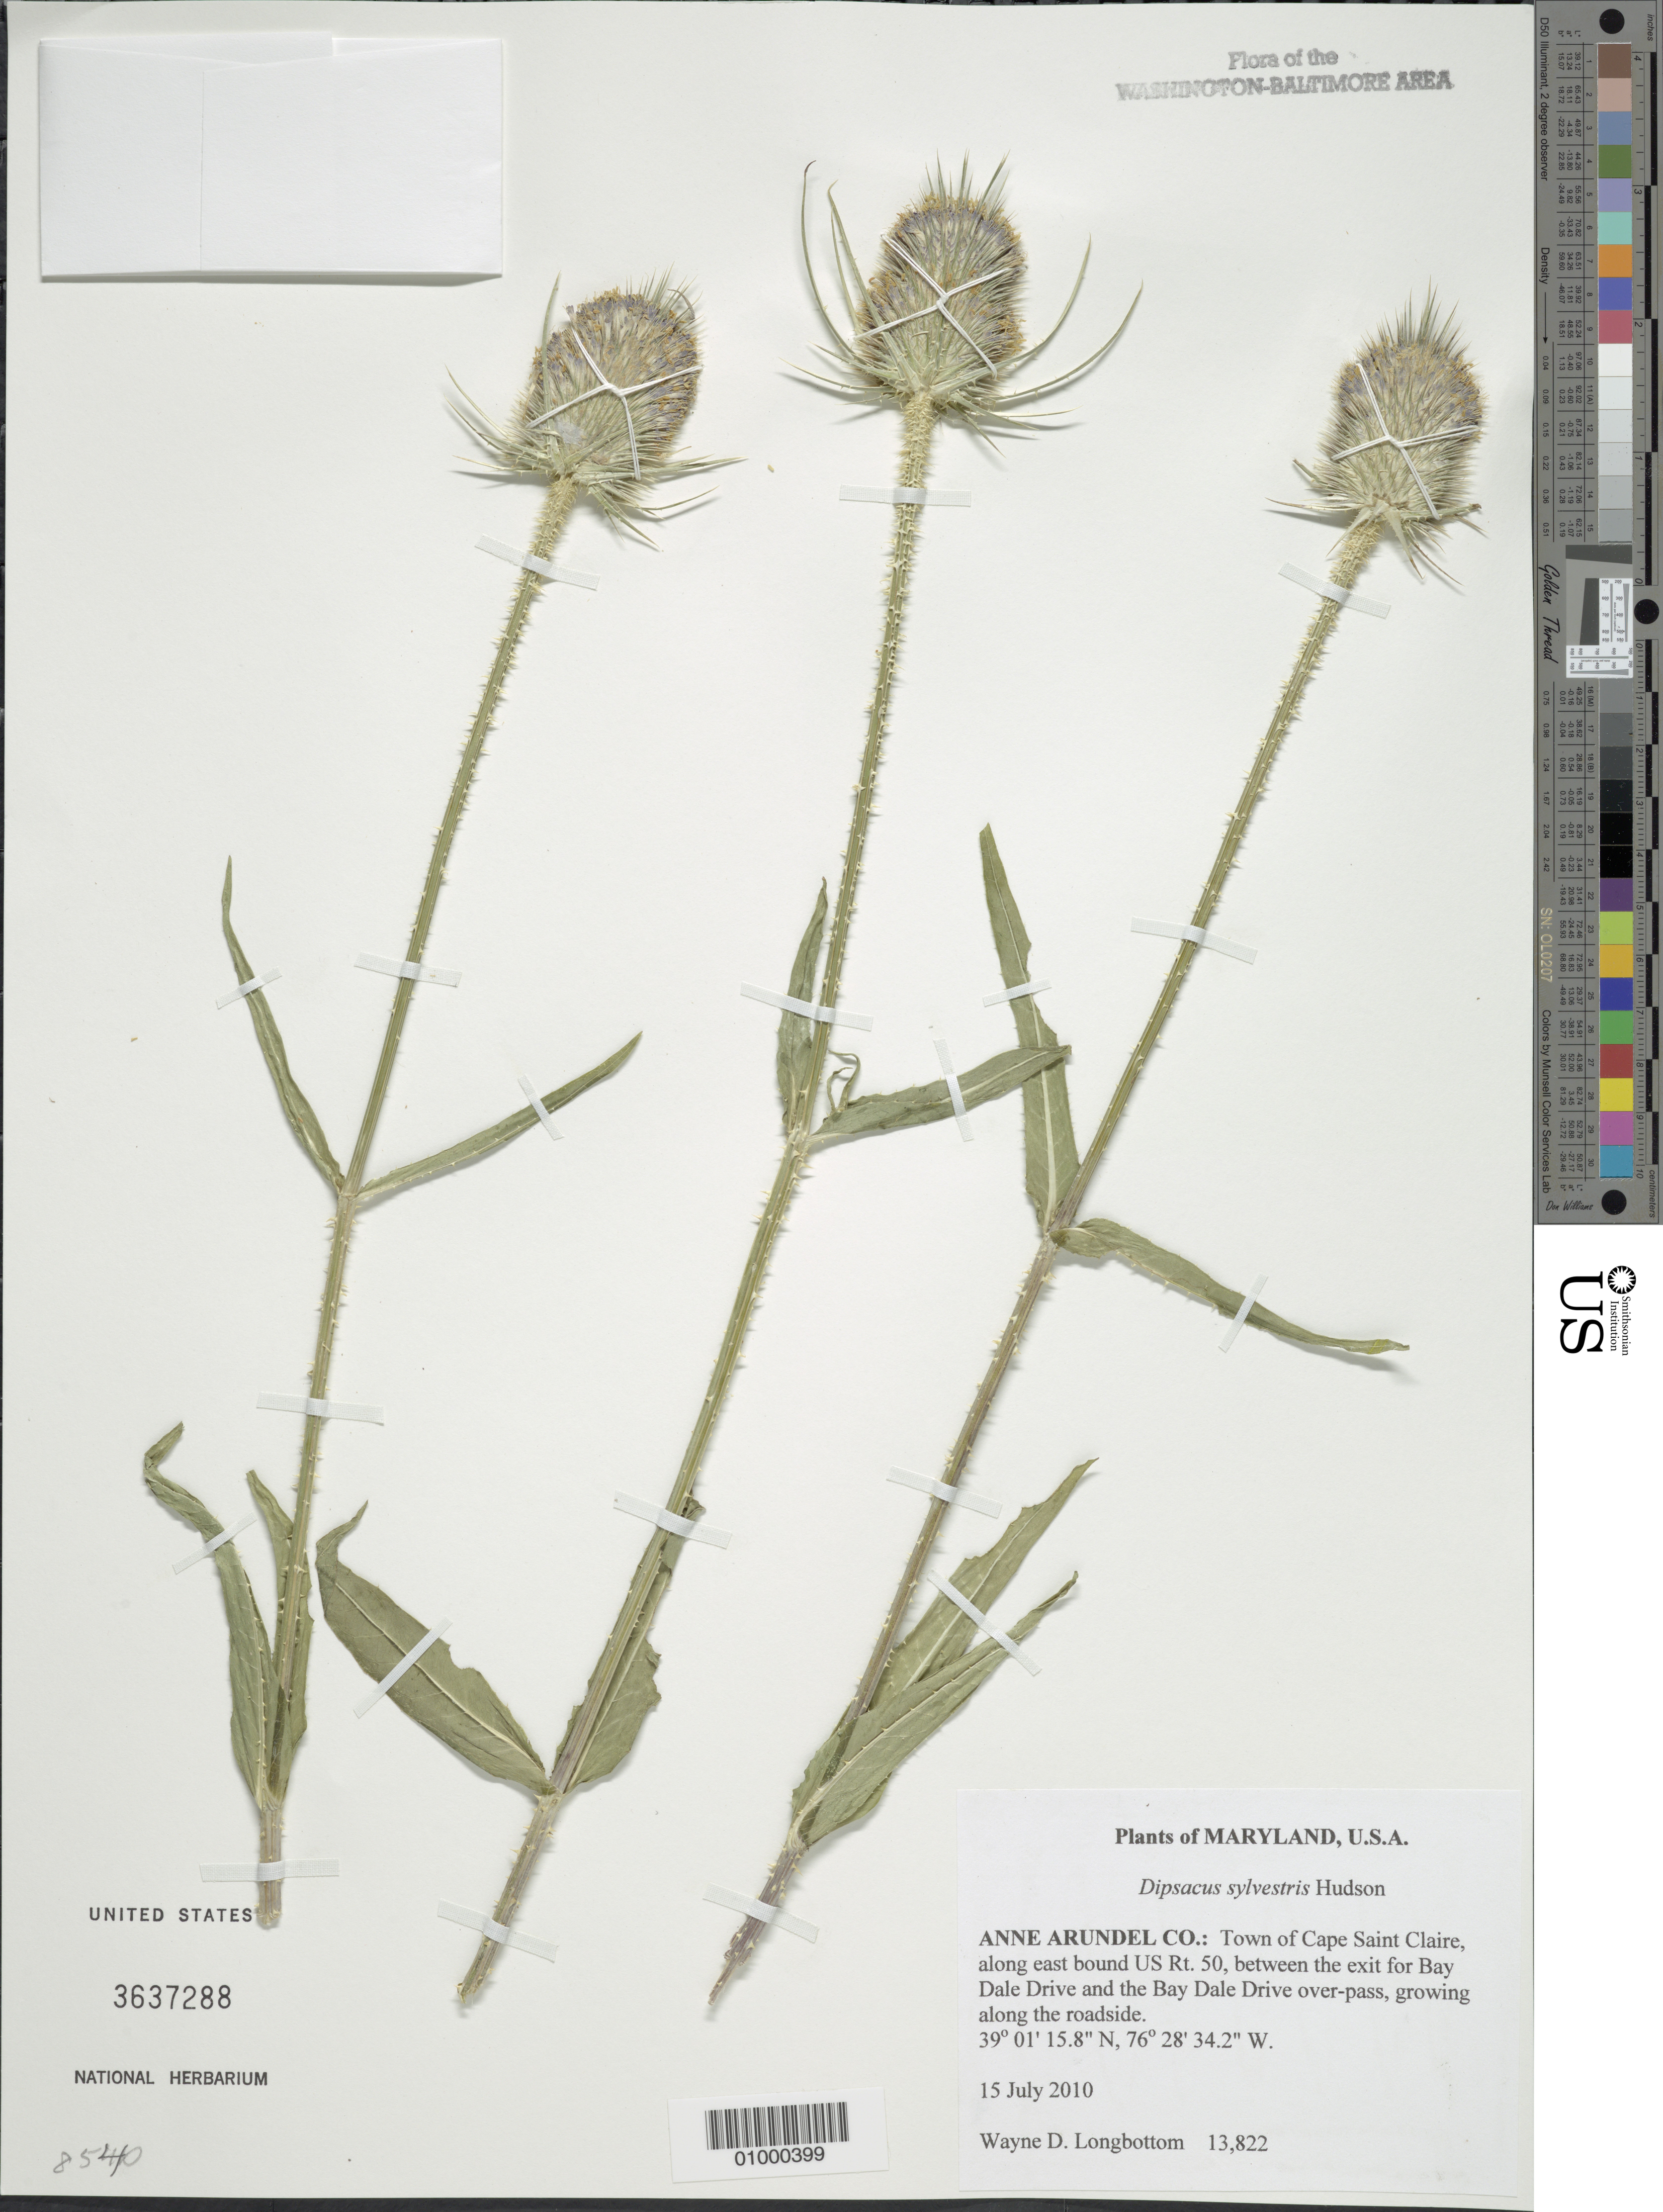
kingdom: Plantae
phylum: Tracheophyta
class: Magnoliopsida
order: Dipsacales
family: Caprifoliaceae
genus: Dipsacus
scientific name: Dipsacus sylvestris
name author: Huds.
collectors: W. D. Longbottom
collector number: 13822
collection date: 2010-07-15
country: United States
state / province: Maryland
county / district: Anne Arundel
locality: Town of Cape Saint Claire, along east bound US Rt. 50, between the exit for Bay Dale Drive over-pass, growing along the roadside.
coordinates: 39 01 15.8 N, 76 28 34.2 W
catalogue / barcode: US 3637288